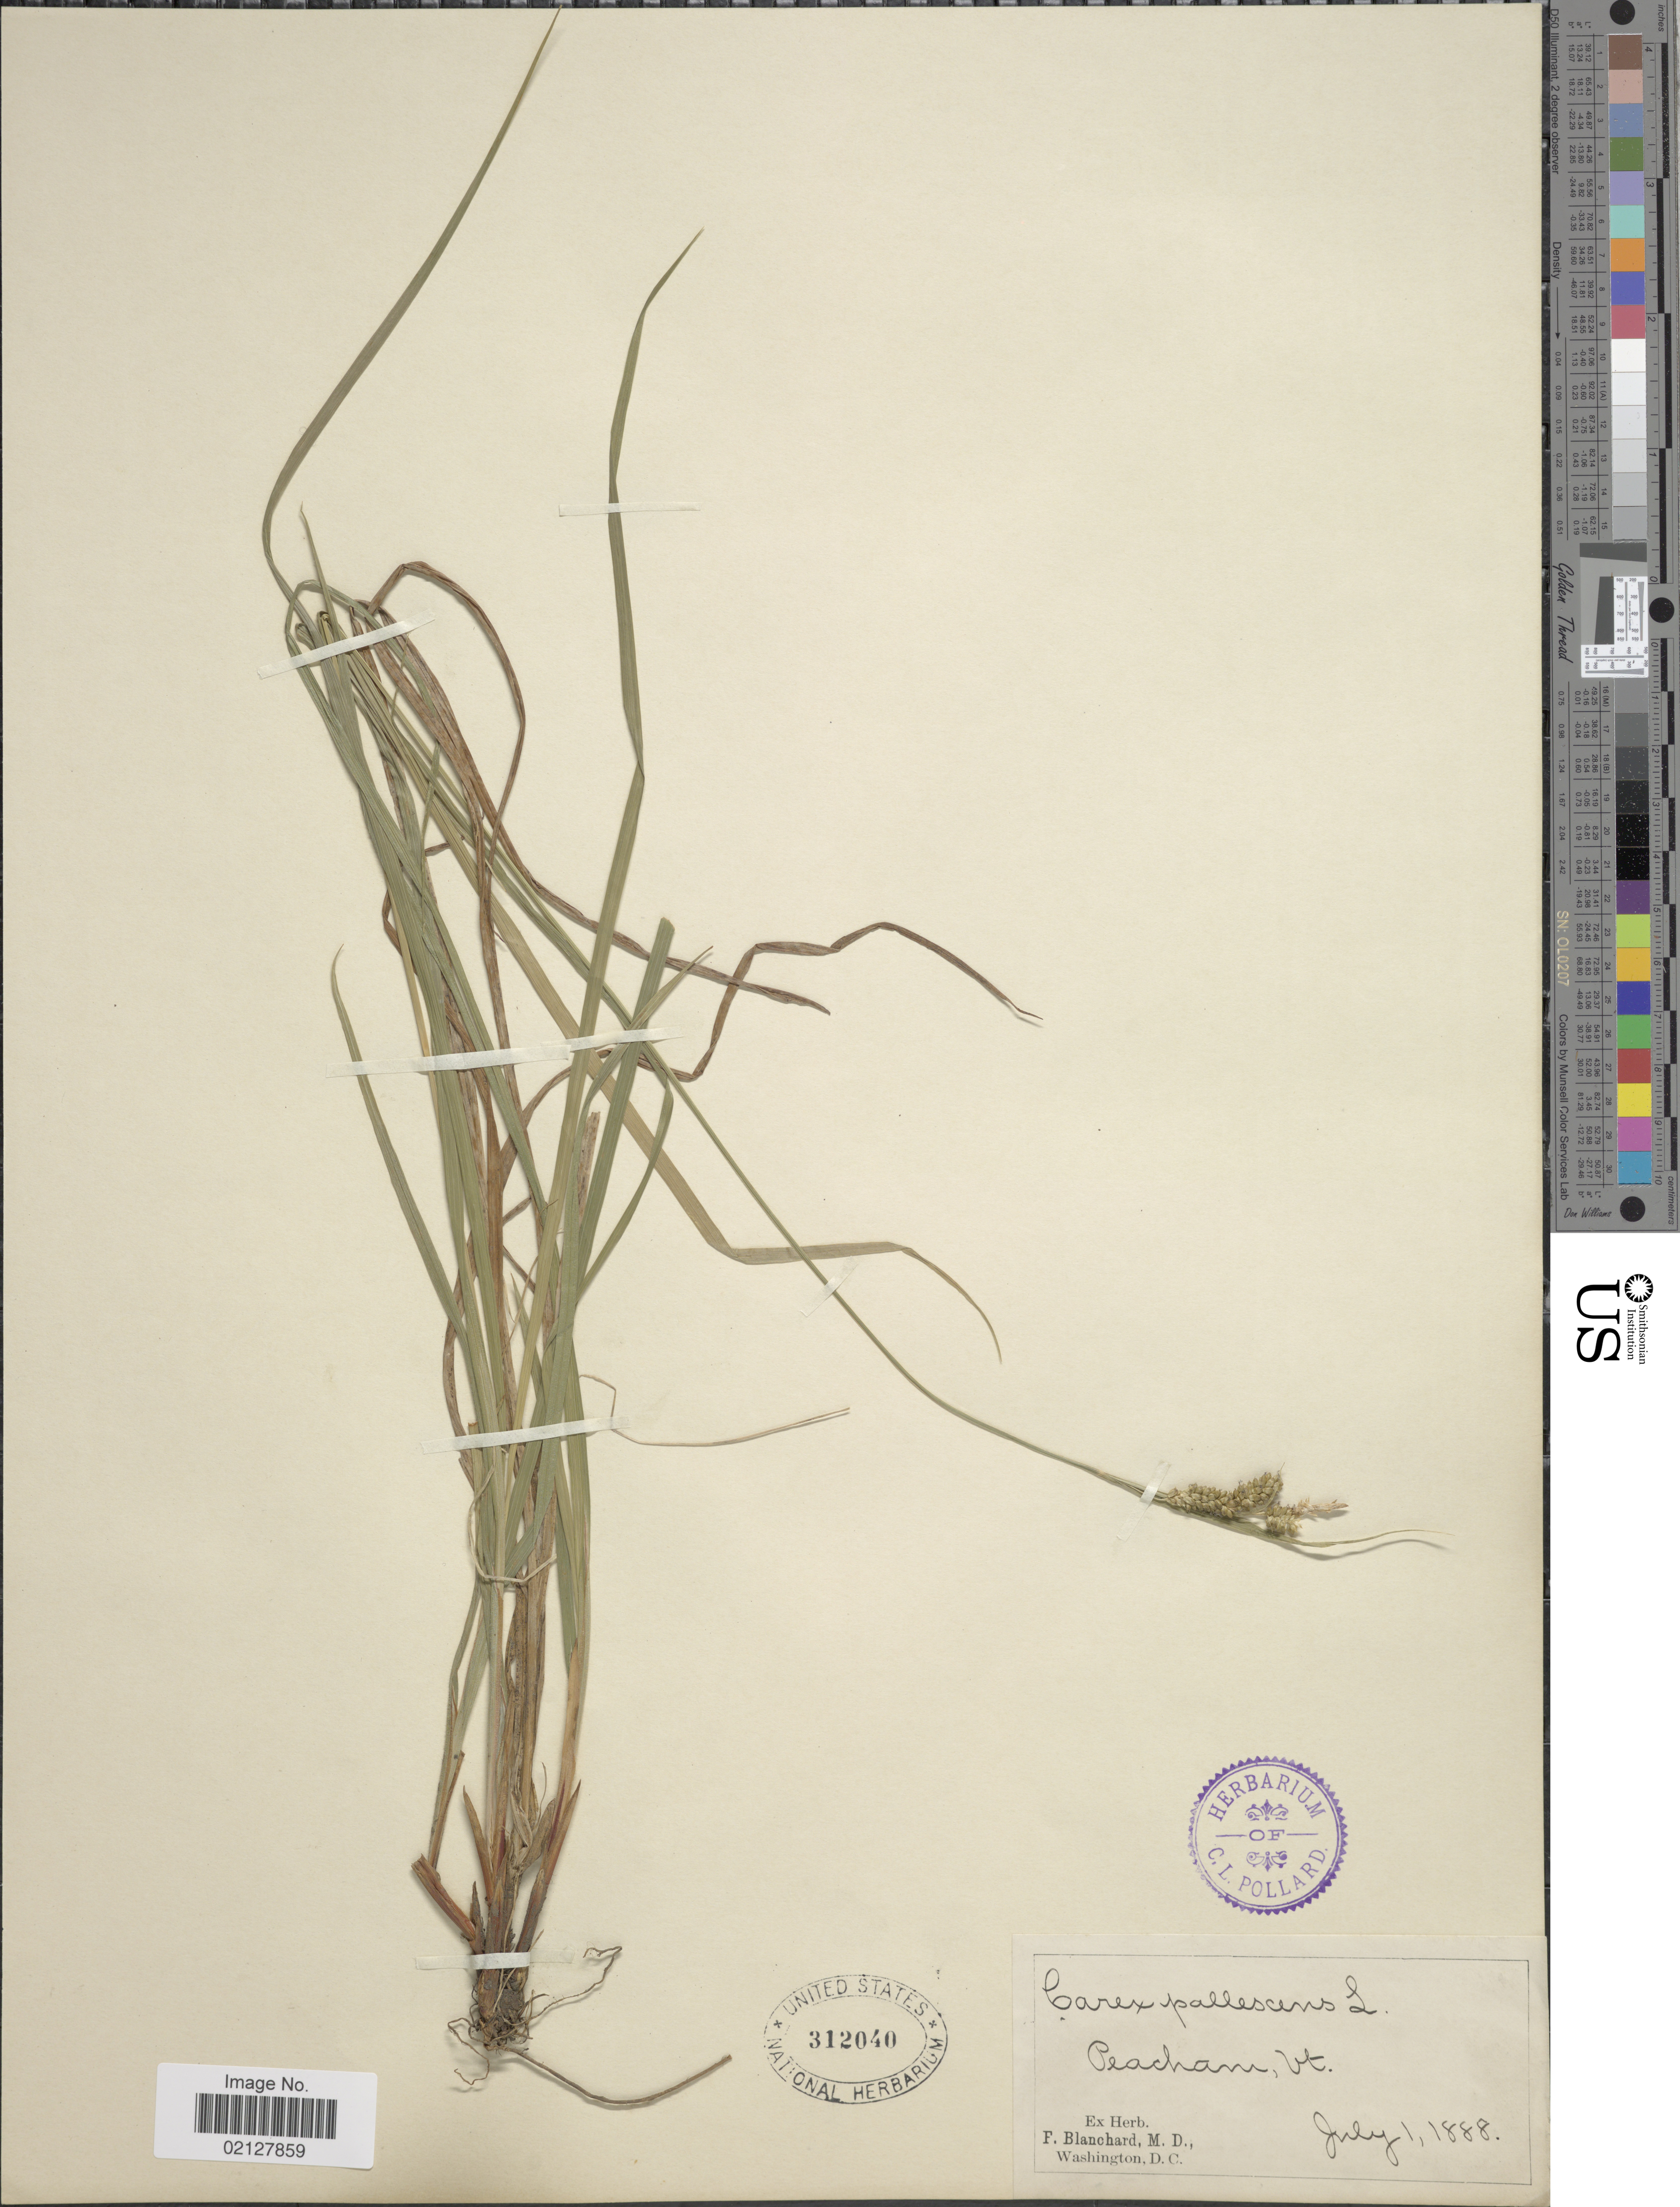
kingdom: Plantae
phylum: Tracheophyta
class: Liliopsida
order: Poales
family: Cyperaceae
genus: Carex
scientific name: Carex pallescens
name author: L.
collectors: ex herb. F. Blanchard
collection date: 1888-07-01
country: United States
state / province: Vermont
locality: Peacham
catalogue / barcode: US 312040